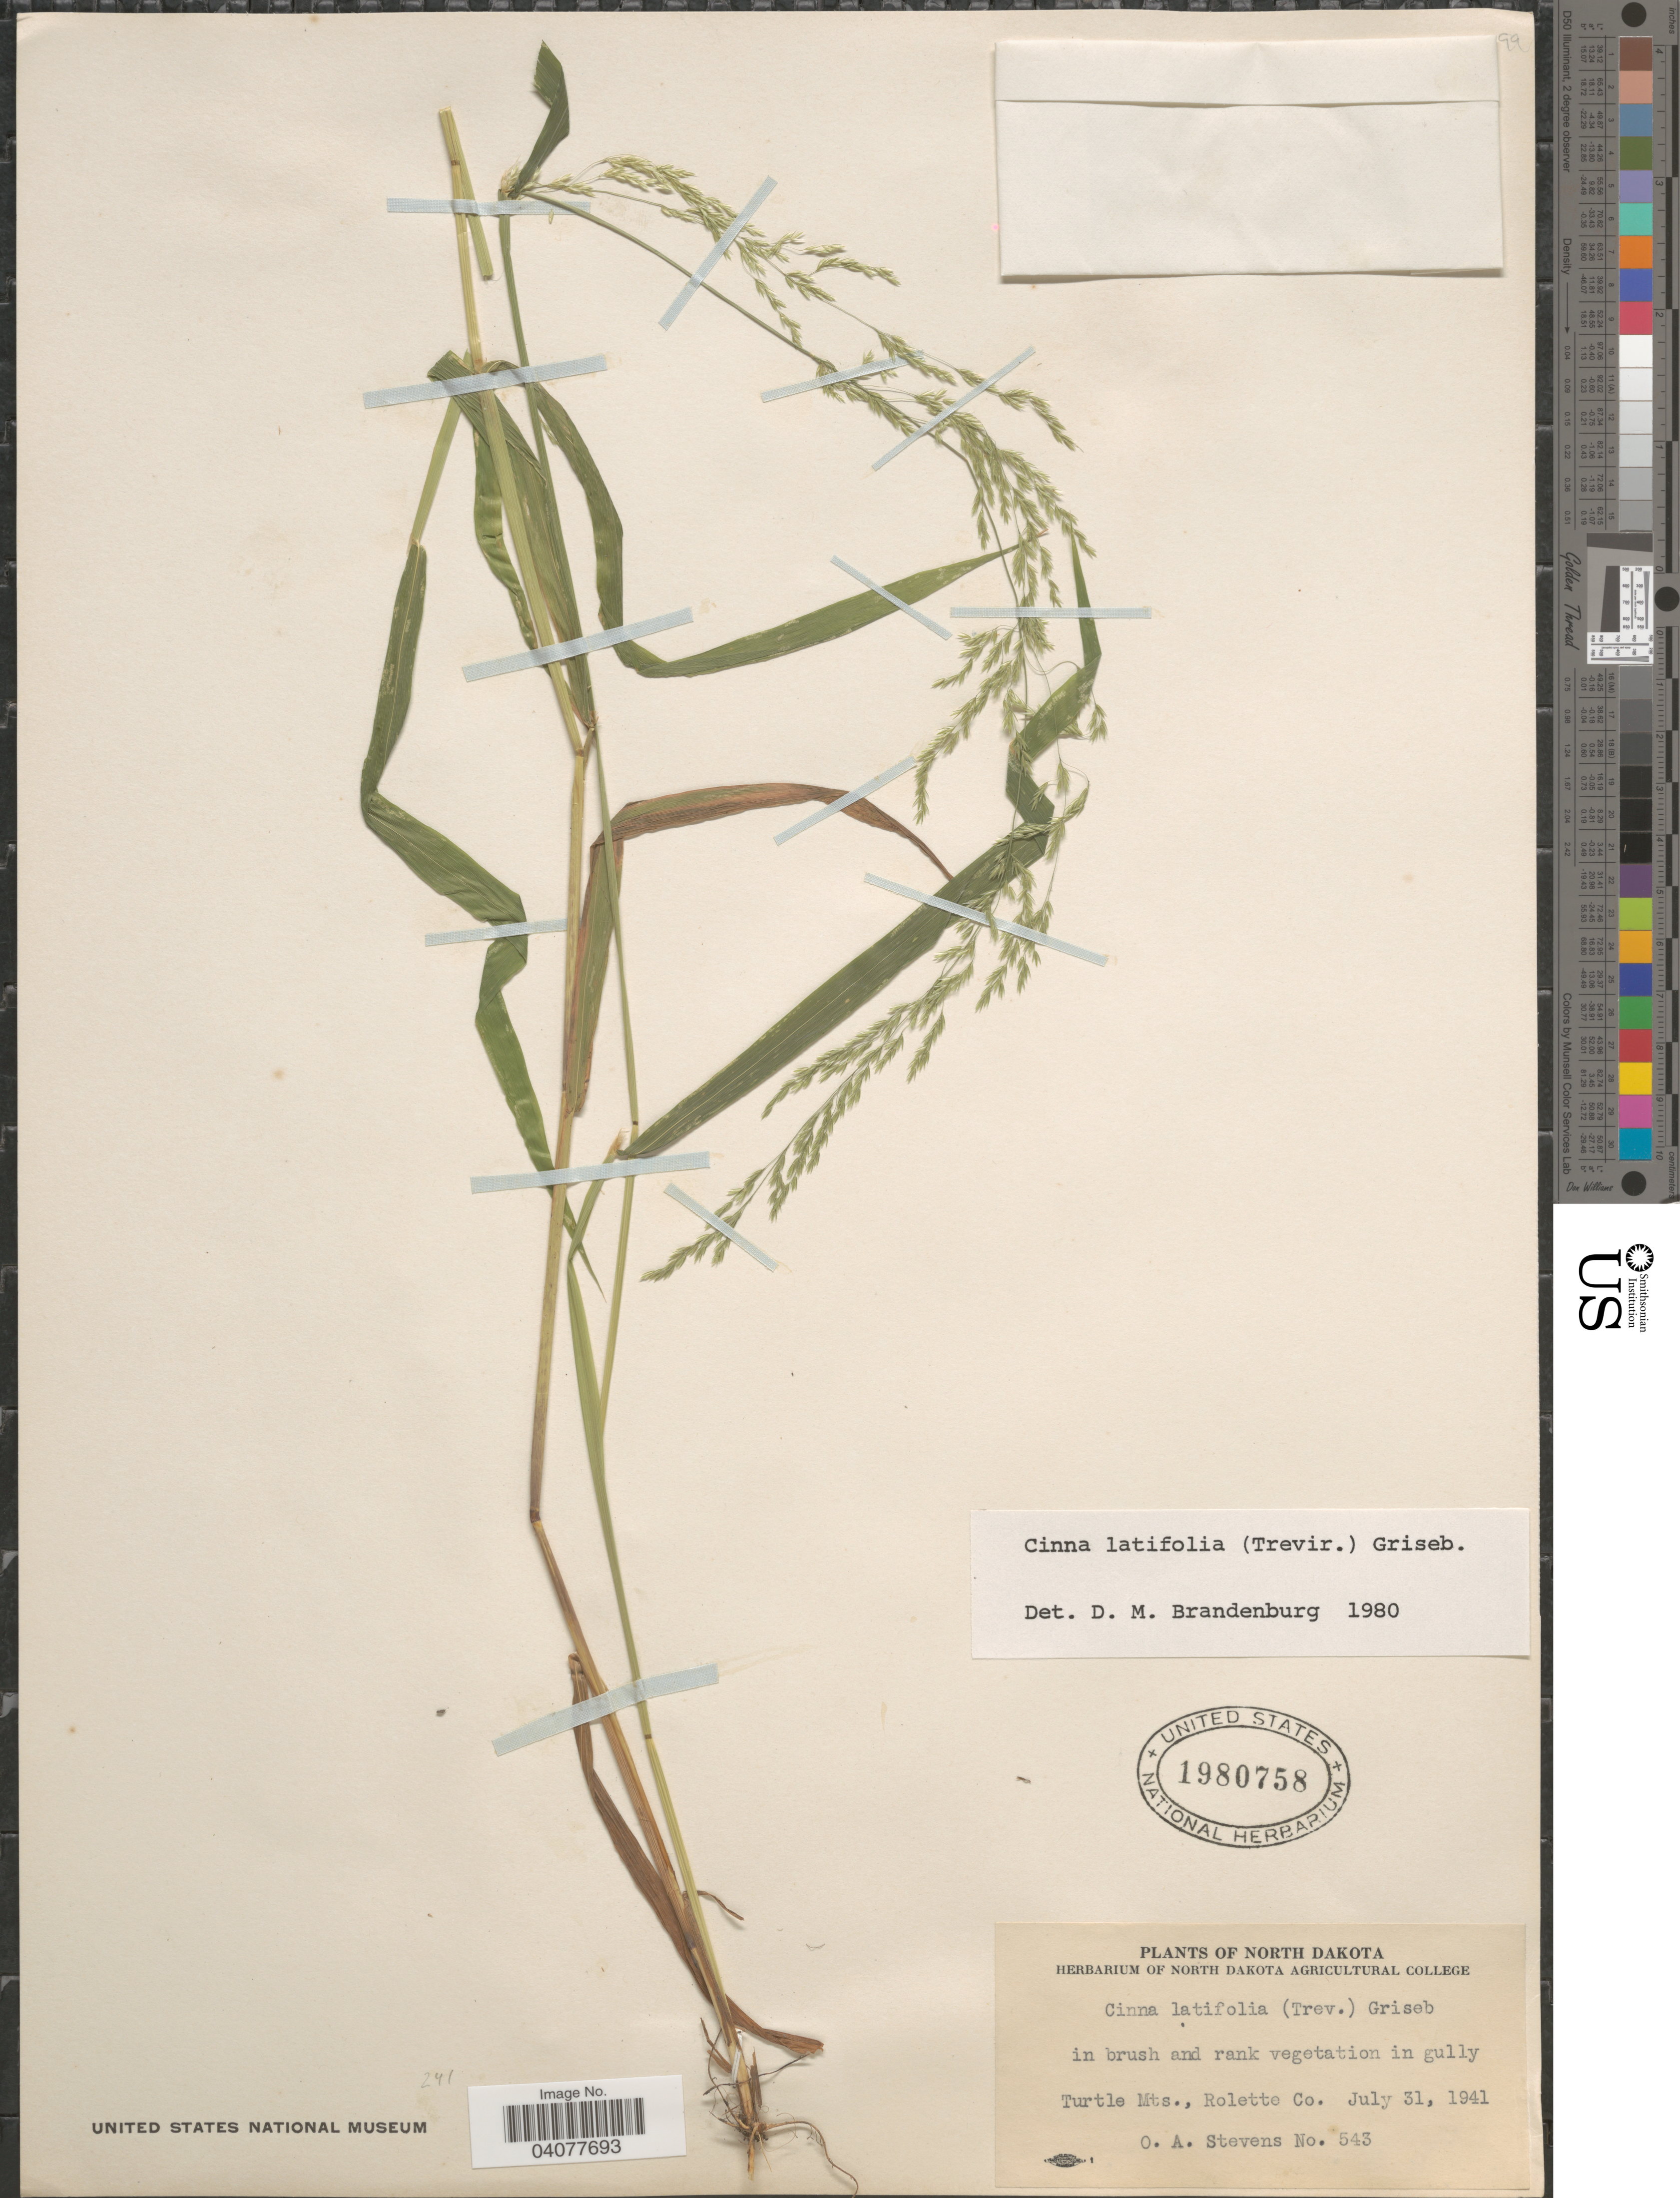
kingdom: Plantae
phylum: Tracheophyta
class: Liliopsida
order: Poales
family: Poaceae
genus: Cinna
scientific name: Cinna latifolia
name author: (Trevir. ex Goeppert) Griseb.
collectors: O. A. Stevens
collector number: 543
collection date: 1941-07-31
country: United States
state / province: North Dakota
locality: In brush and rank vegetation in gully Turtle Mts., Rolette Co.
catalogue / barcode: US 1980758